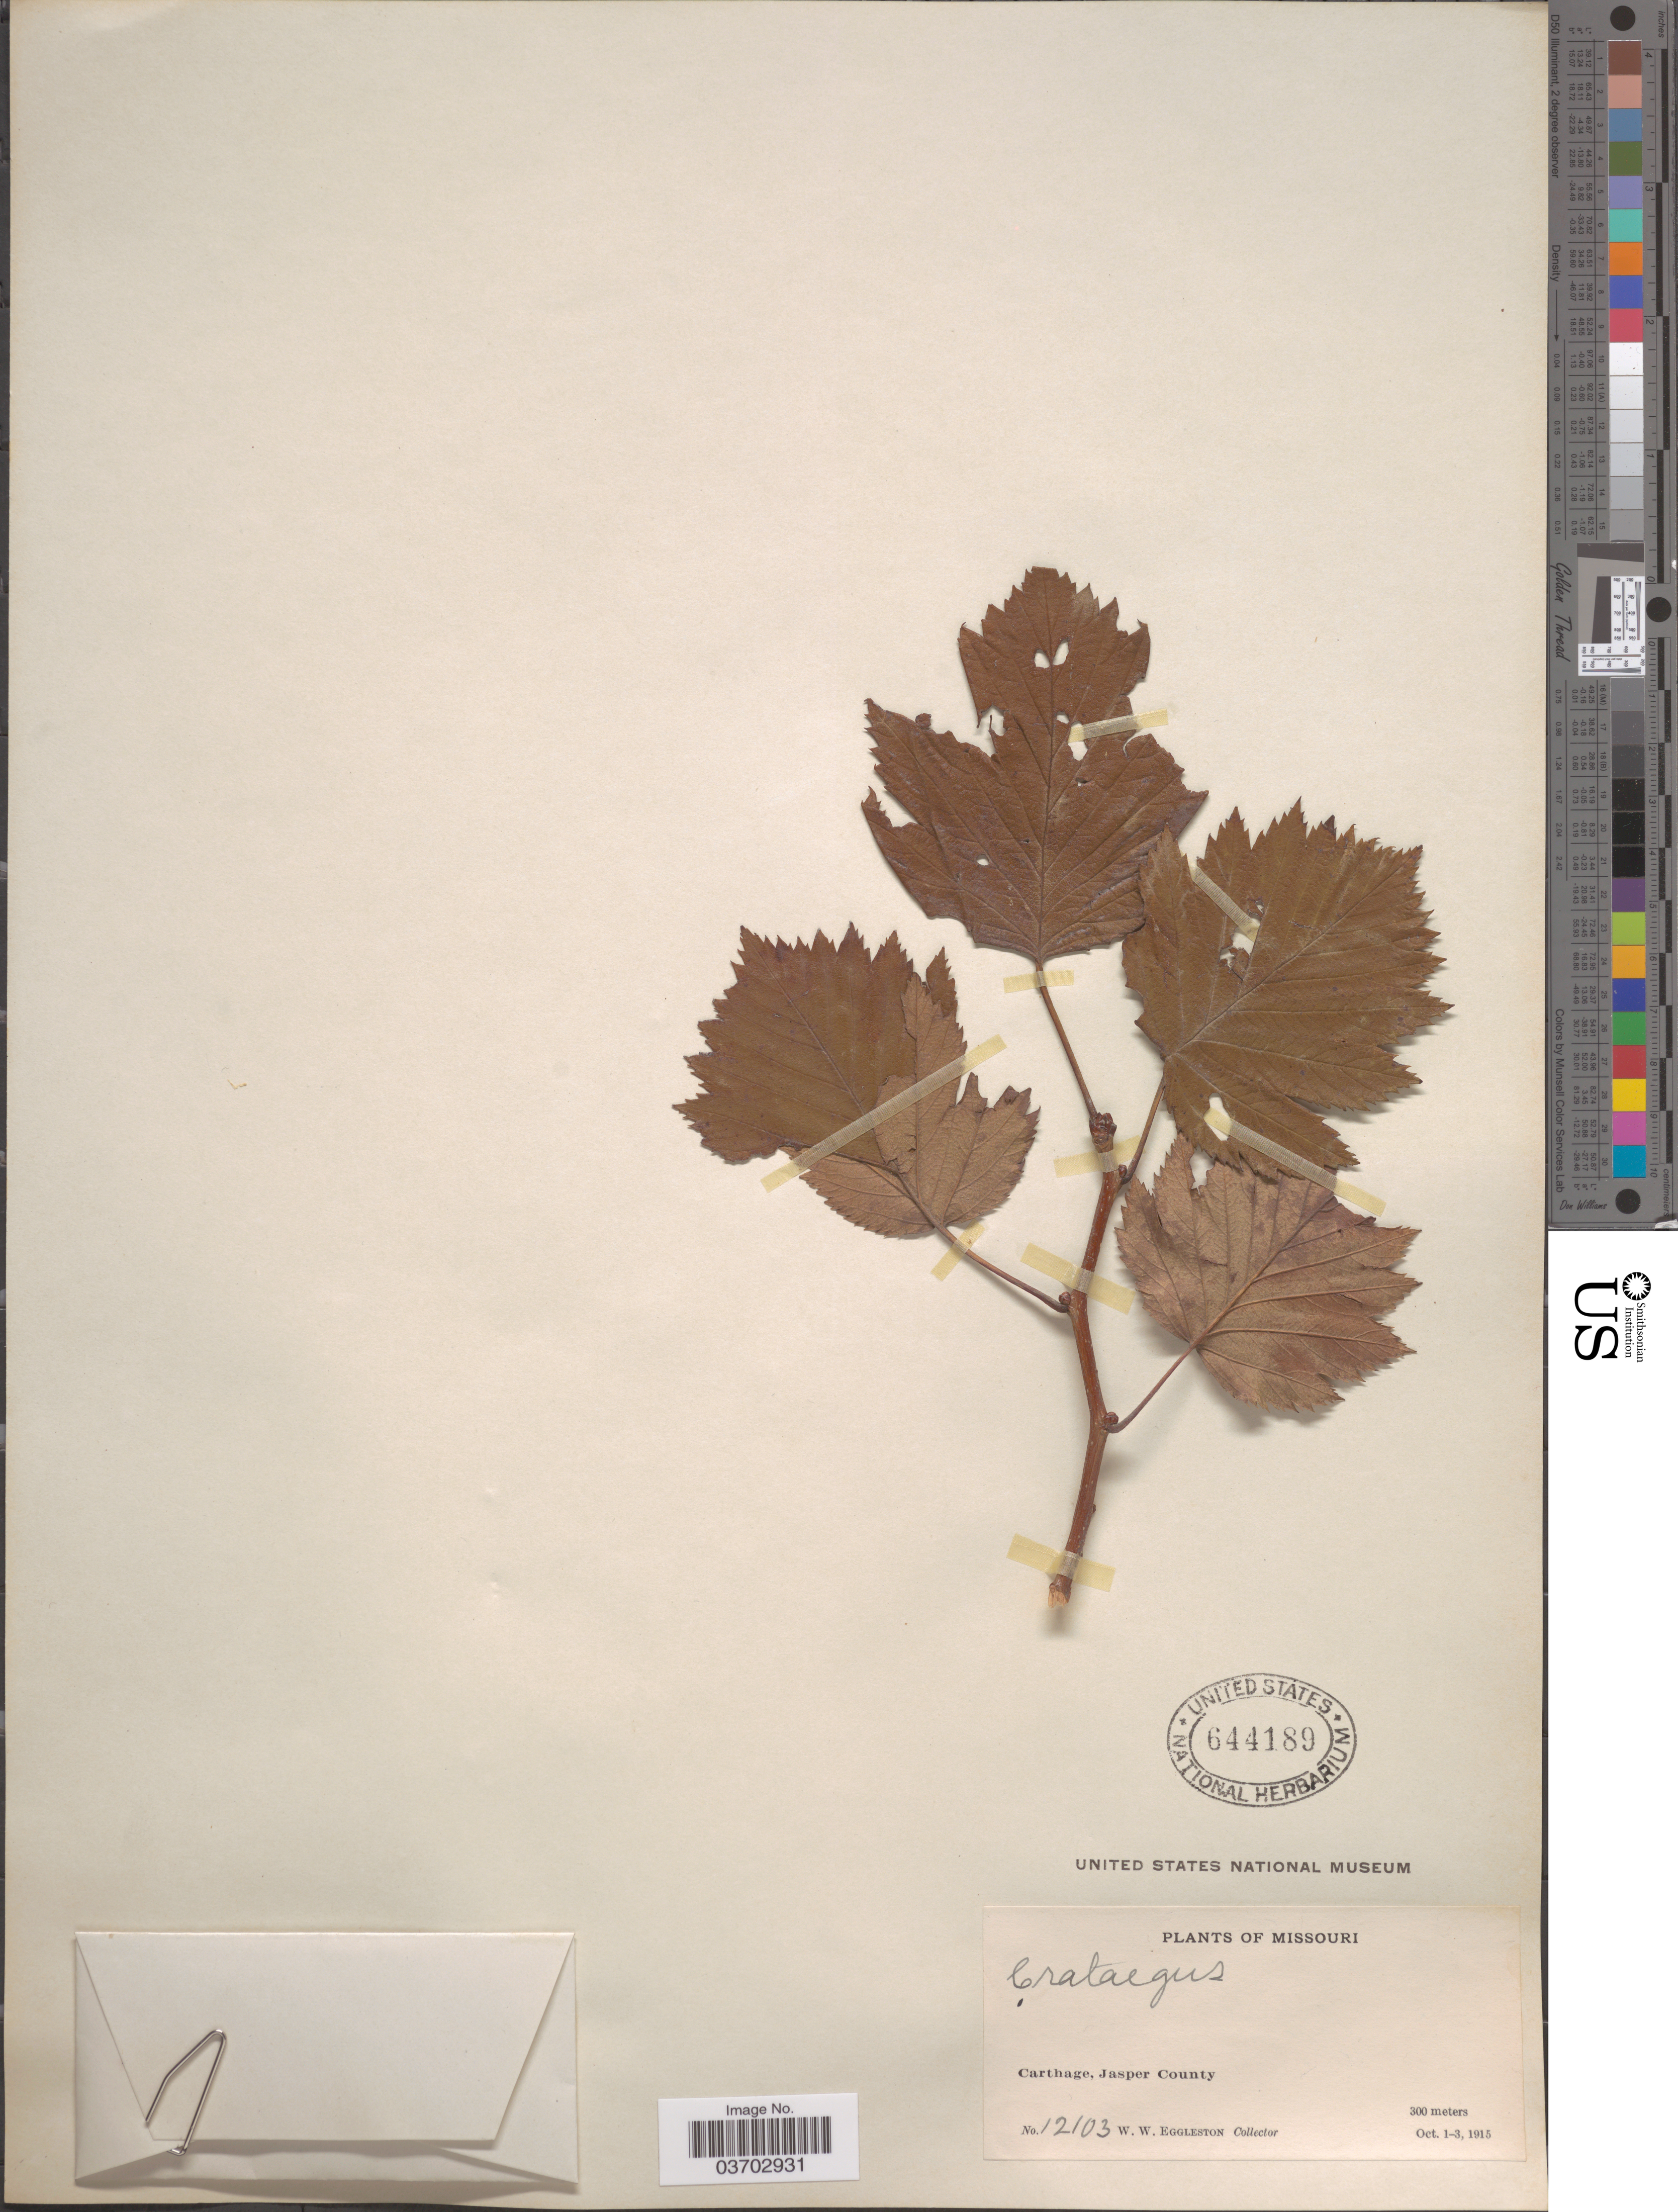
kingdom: Plantae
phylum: Tracheophyta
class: Magnoliopsida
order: Rosales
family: Rosaceae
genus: Crataegus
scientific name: Crataegus sp.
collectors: W. W. Eggleston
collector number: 12103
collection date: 1915-10-01/1915-10-03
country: United States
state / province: Missouri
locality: Carthage, Jasper County.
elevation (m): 300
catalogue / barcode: US 644189